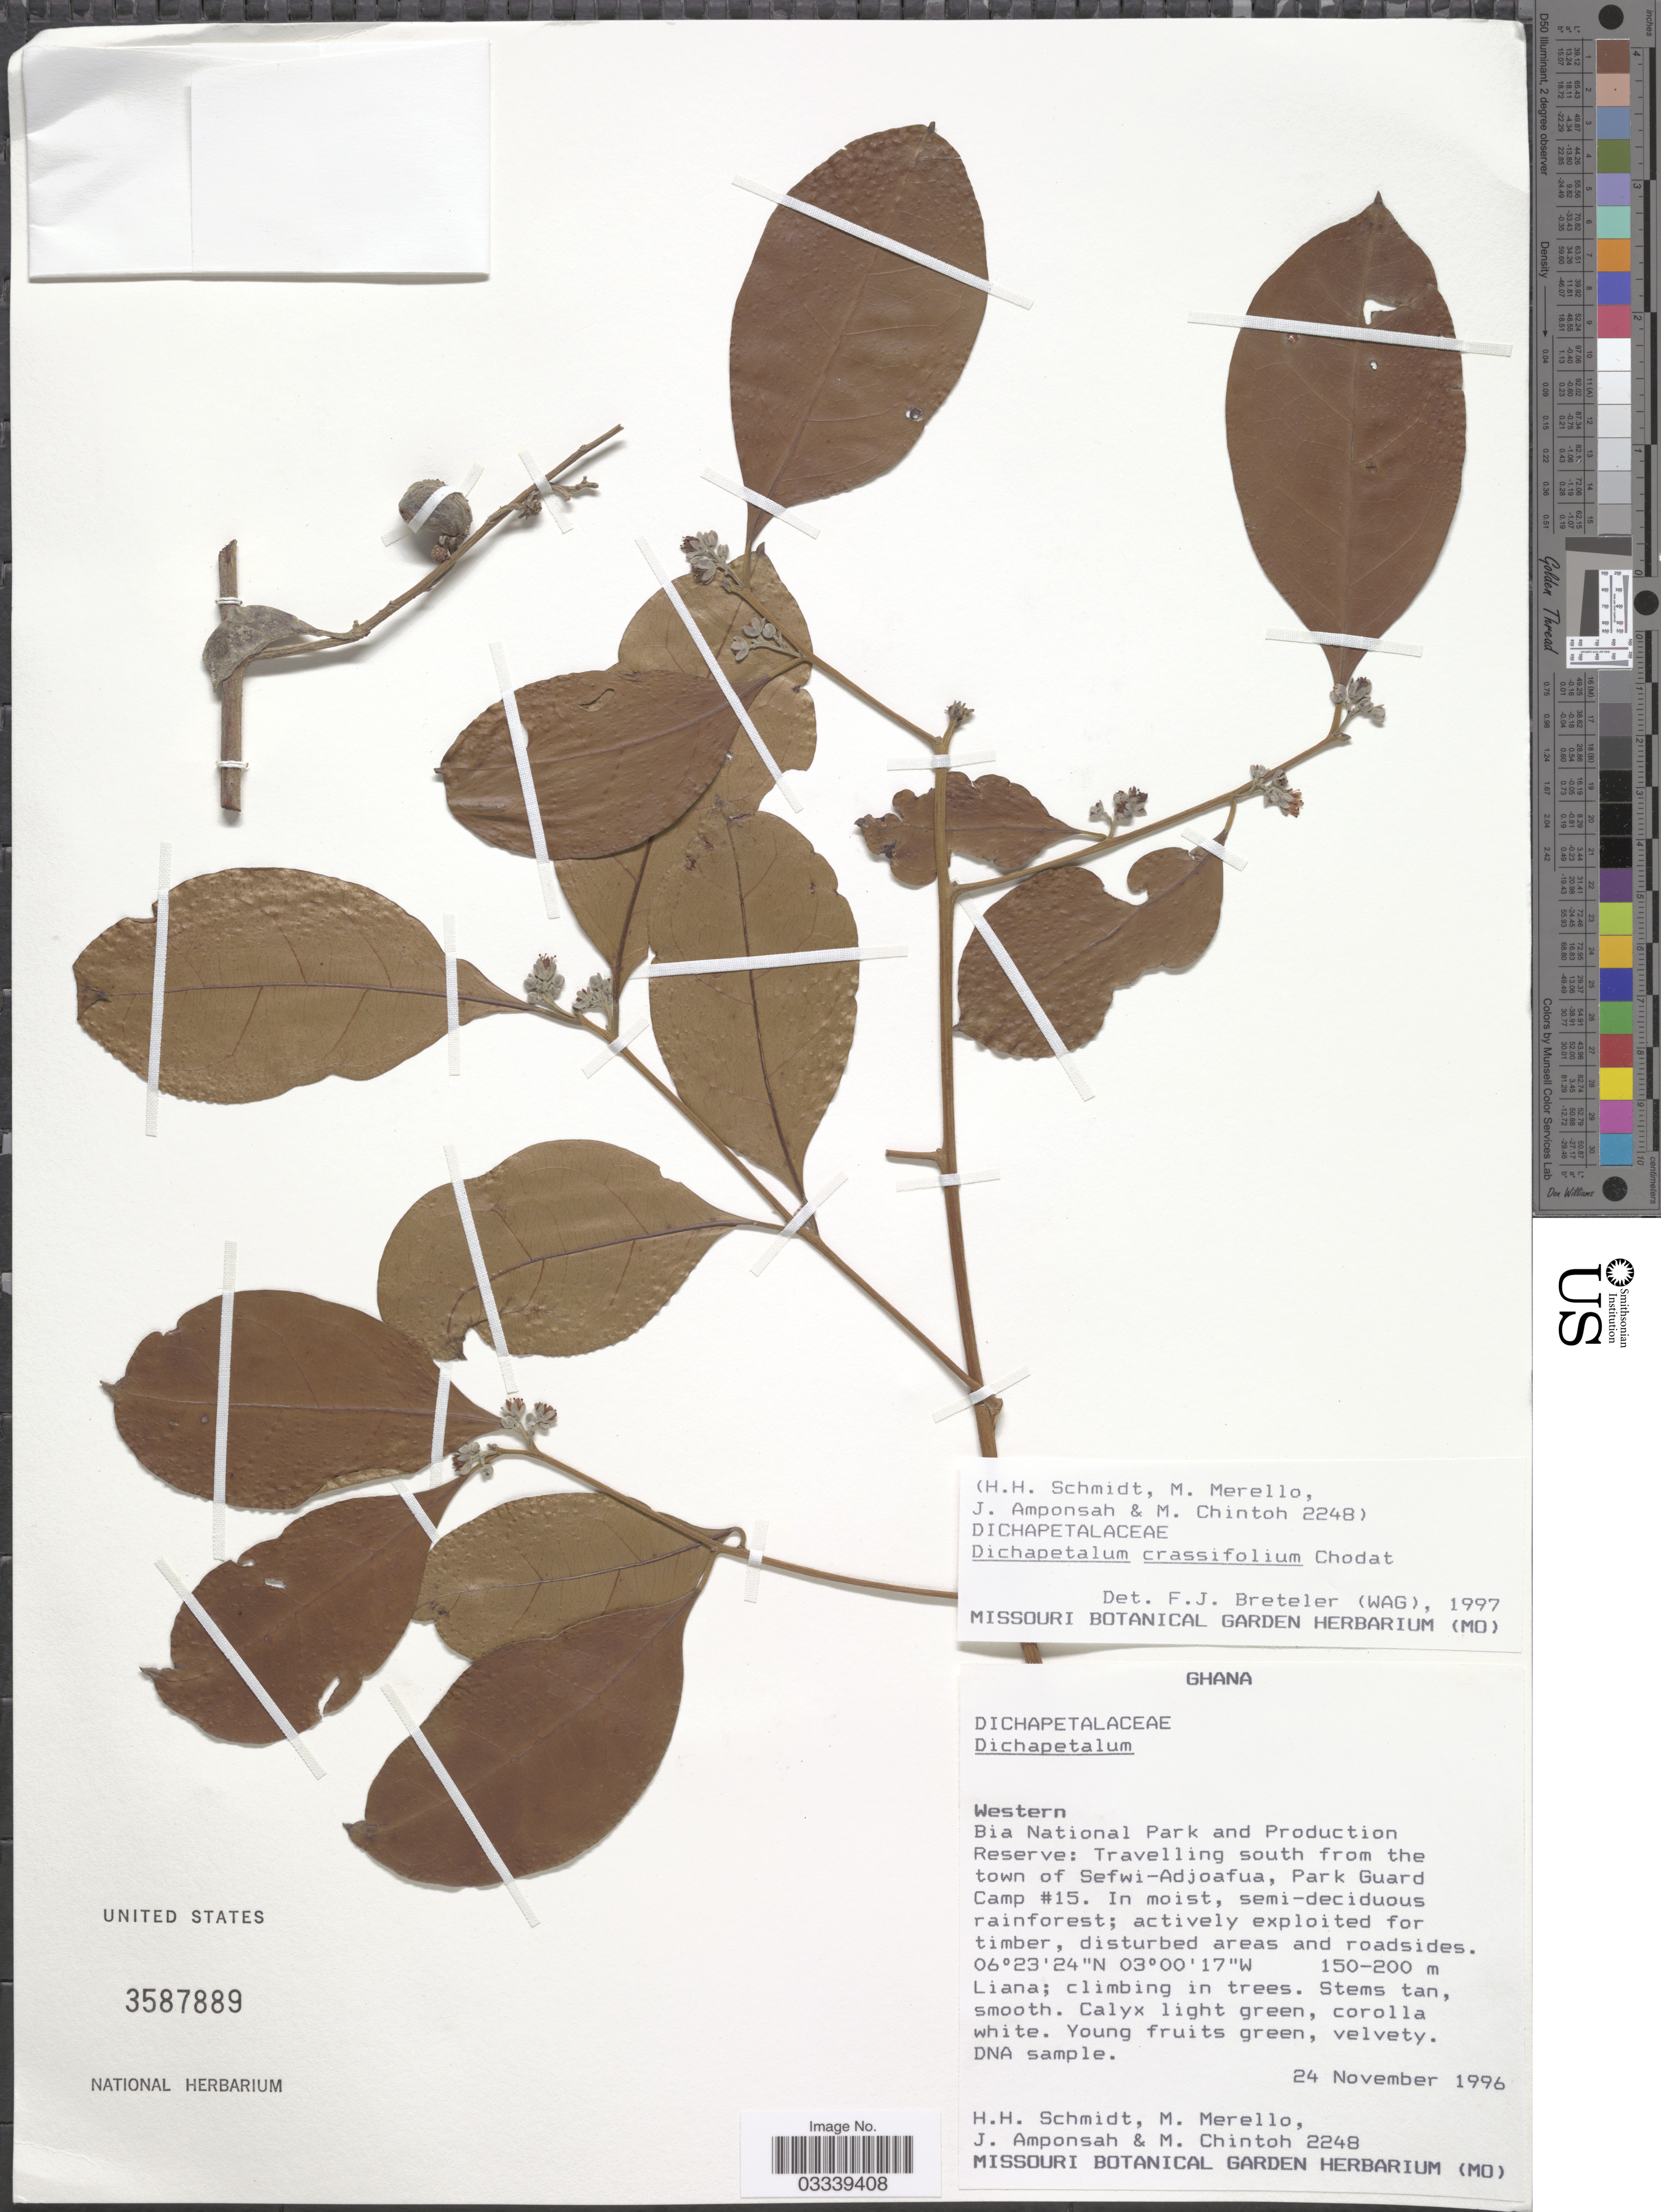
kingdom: Plantae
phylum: Tracheophyta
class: Magnoliopsida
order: Malpighiales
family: Dichapetalaceae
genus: Dichapetalum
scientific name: Dichapetalum crassifolium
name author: Chodat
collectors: H. H. Schmidt, M. Merello, J. Amponsah & M. Chintoh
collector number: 2248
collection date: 1996-11-24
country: Ghana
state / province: Western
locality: Bia National Park and Production Reserve: Travelling south from the town of Sefwi-Adjoafua, Park Guard Camp #15.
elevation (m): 150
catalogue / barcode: US 3587889